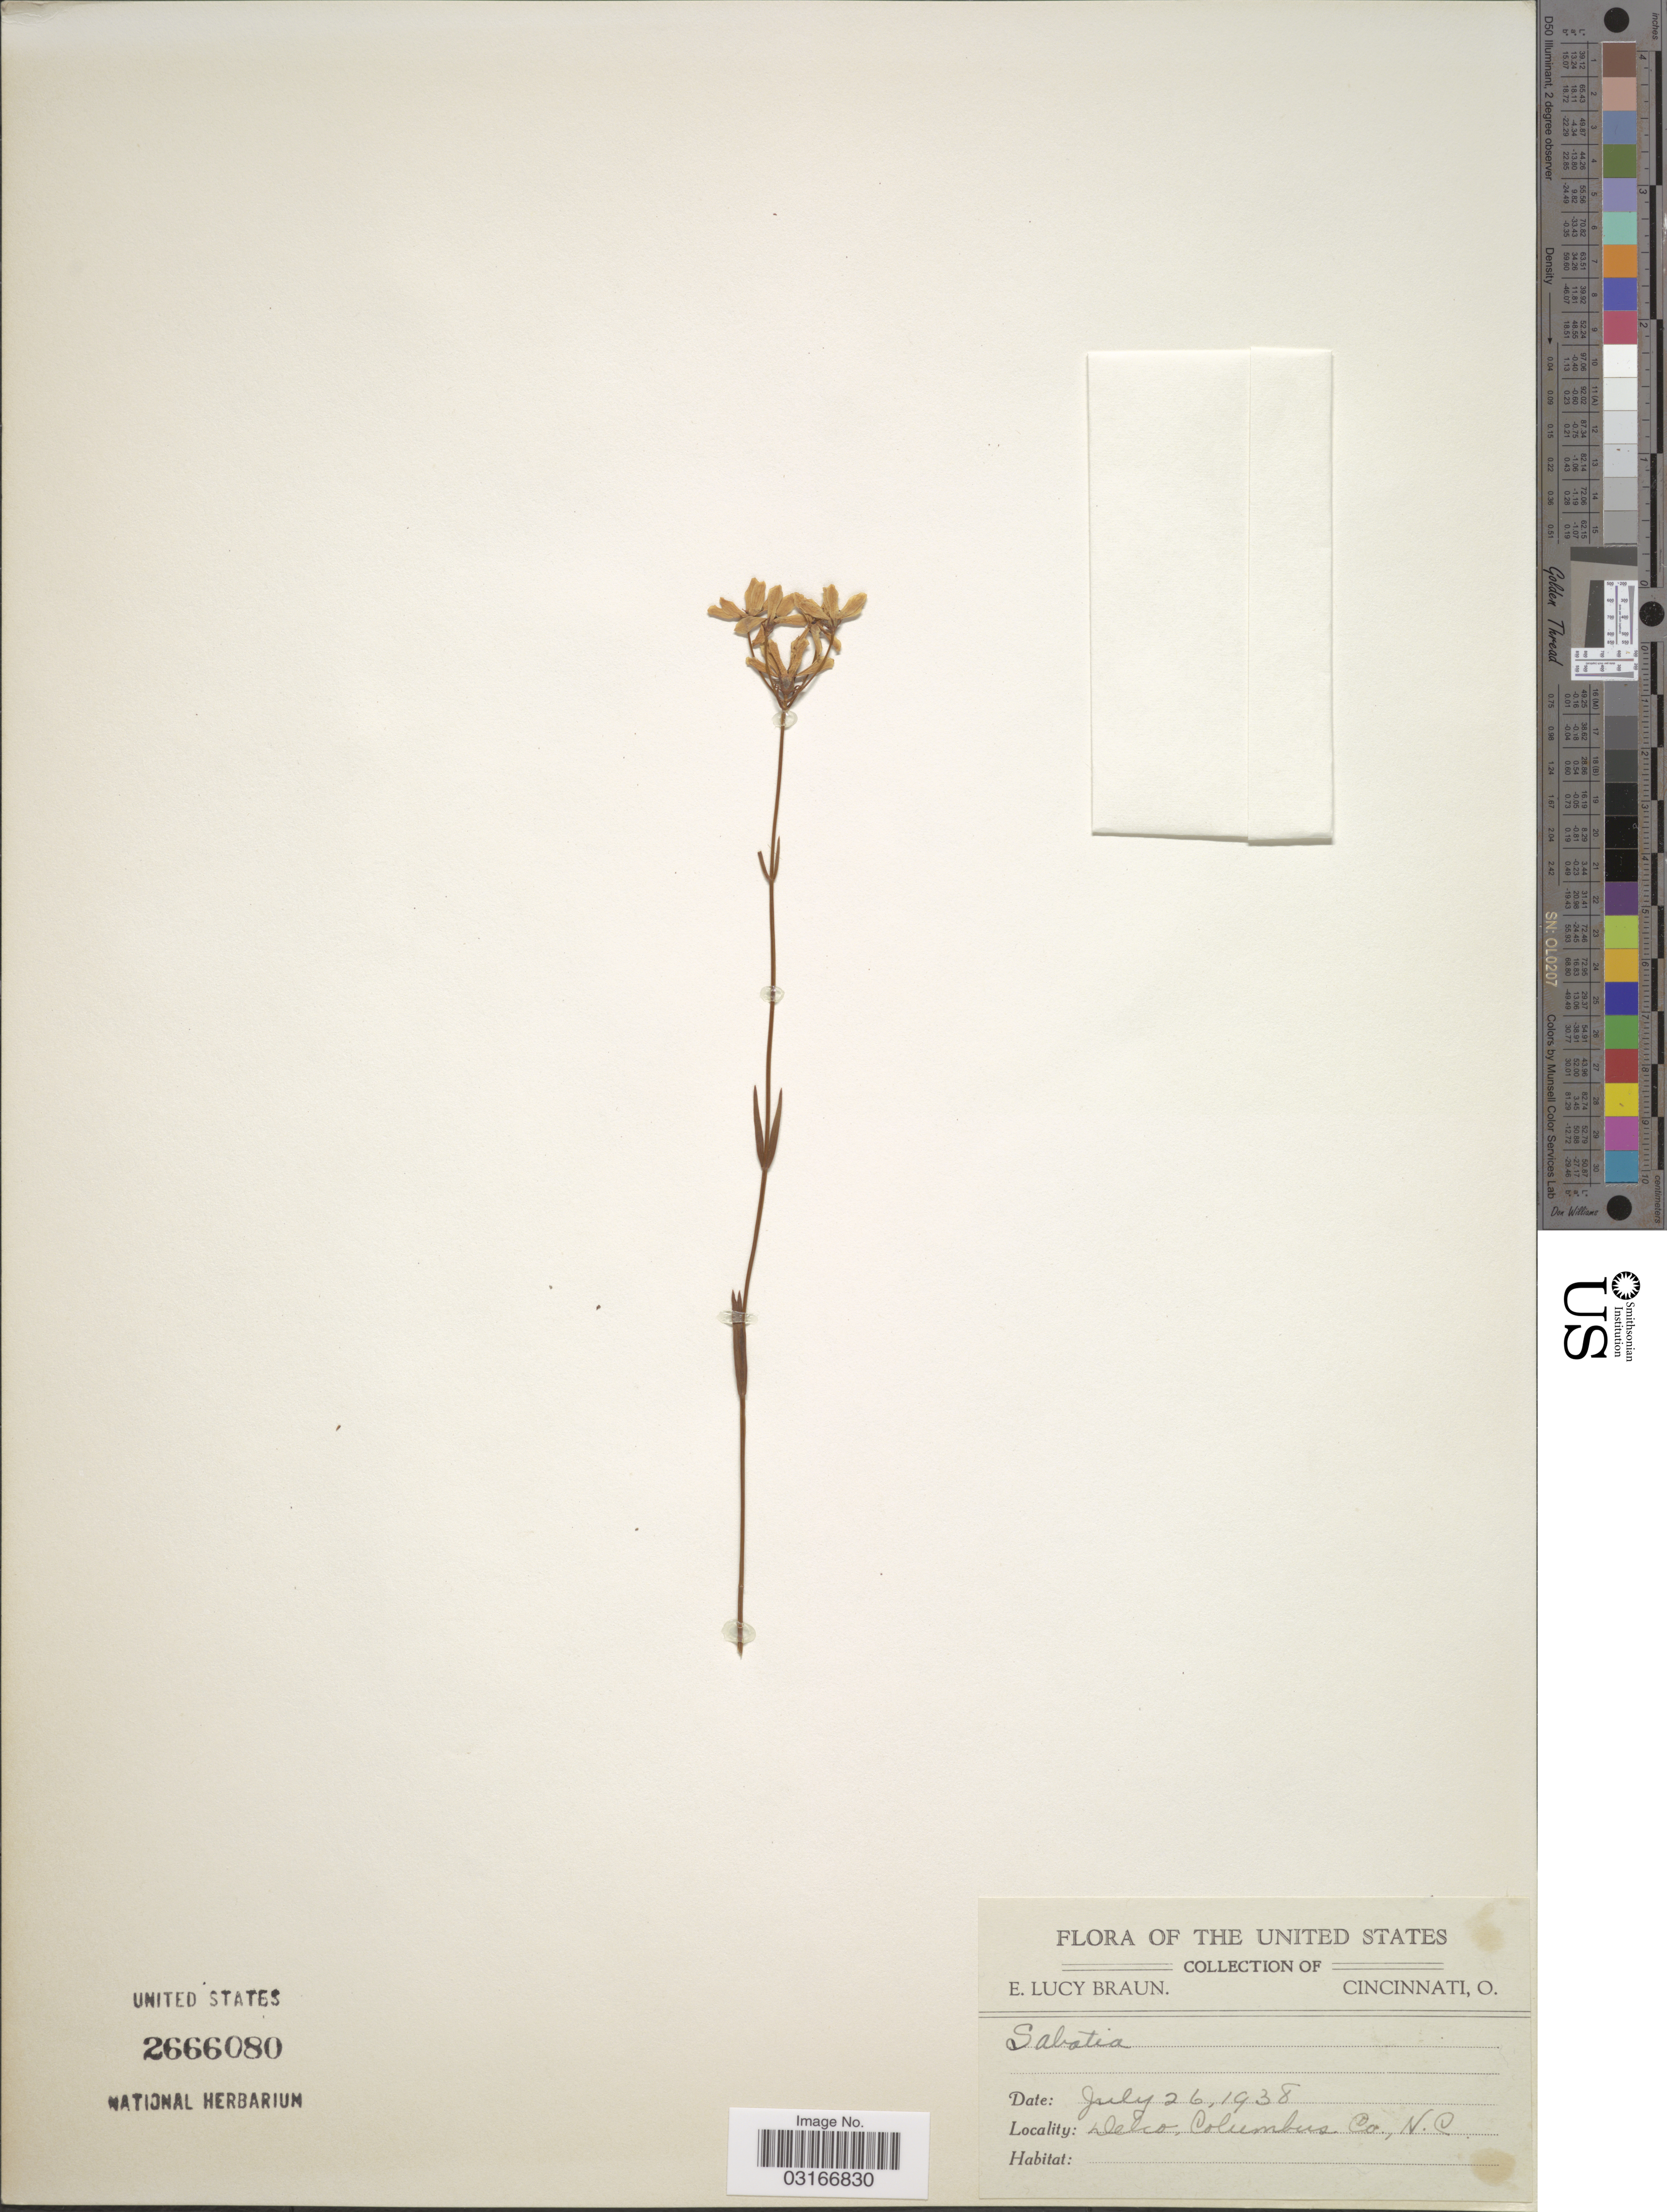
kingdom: Plantae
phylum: Tracheophyta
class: Magnoliopsida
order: Gentianales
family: Gentianaceae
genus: Sabatia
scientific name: Sabatia sp.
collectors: E. Braun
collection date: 1938-07-26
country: United States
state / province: North Carolina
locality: Delco, Columbus Co., N. C.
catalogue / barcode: US 2666080